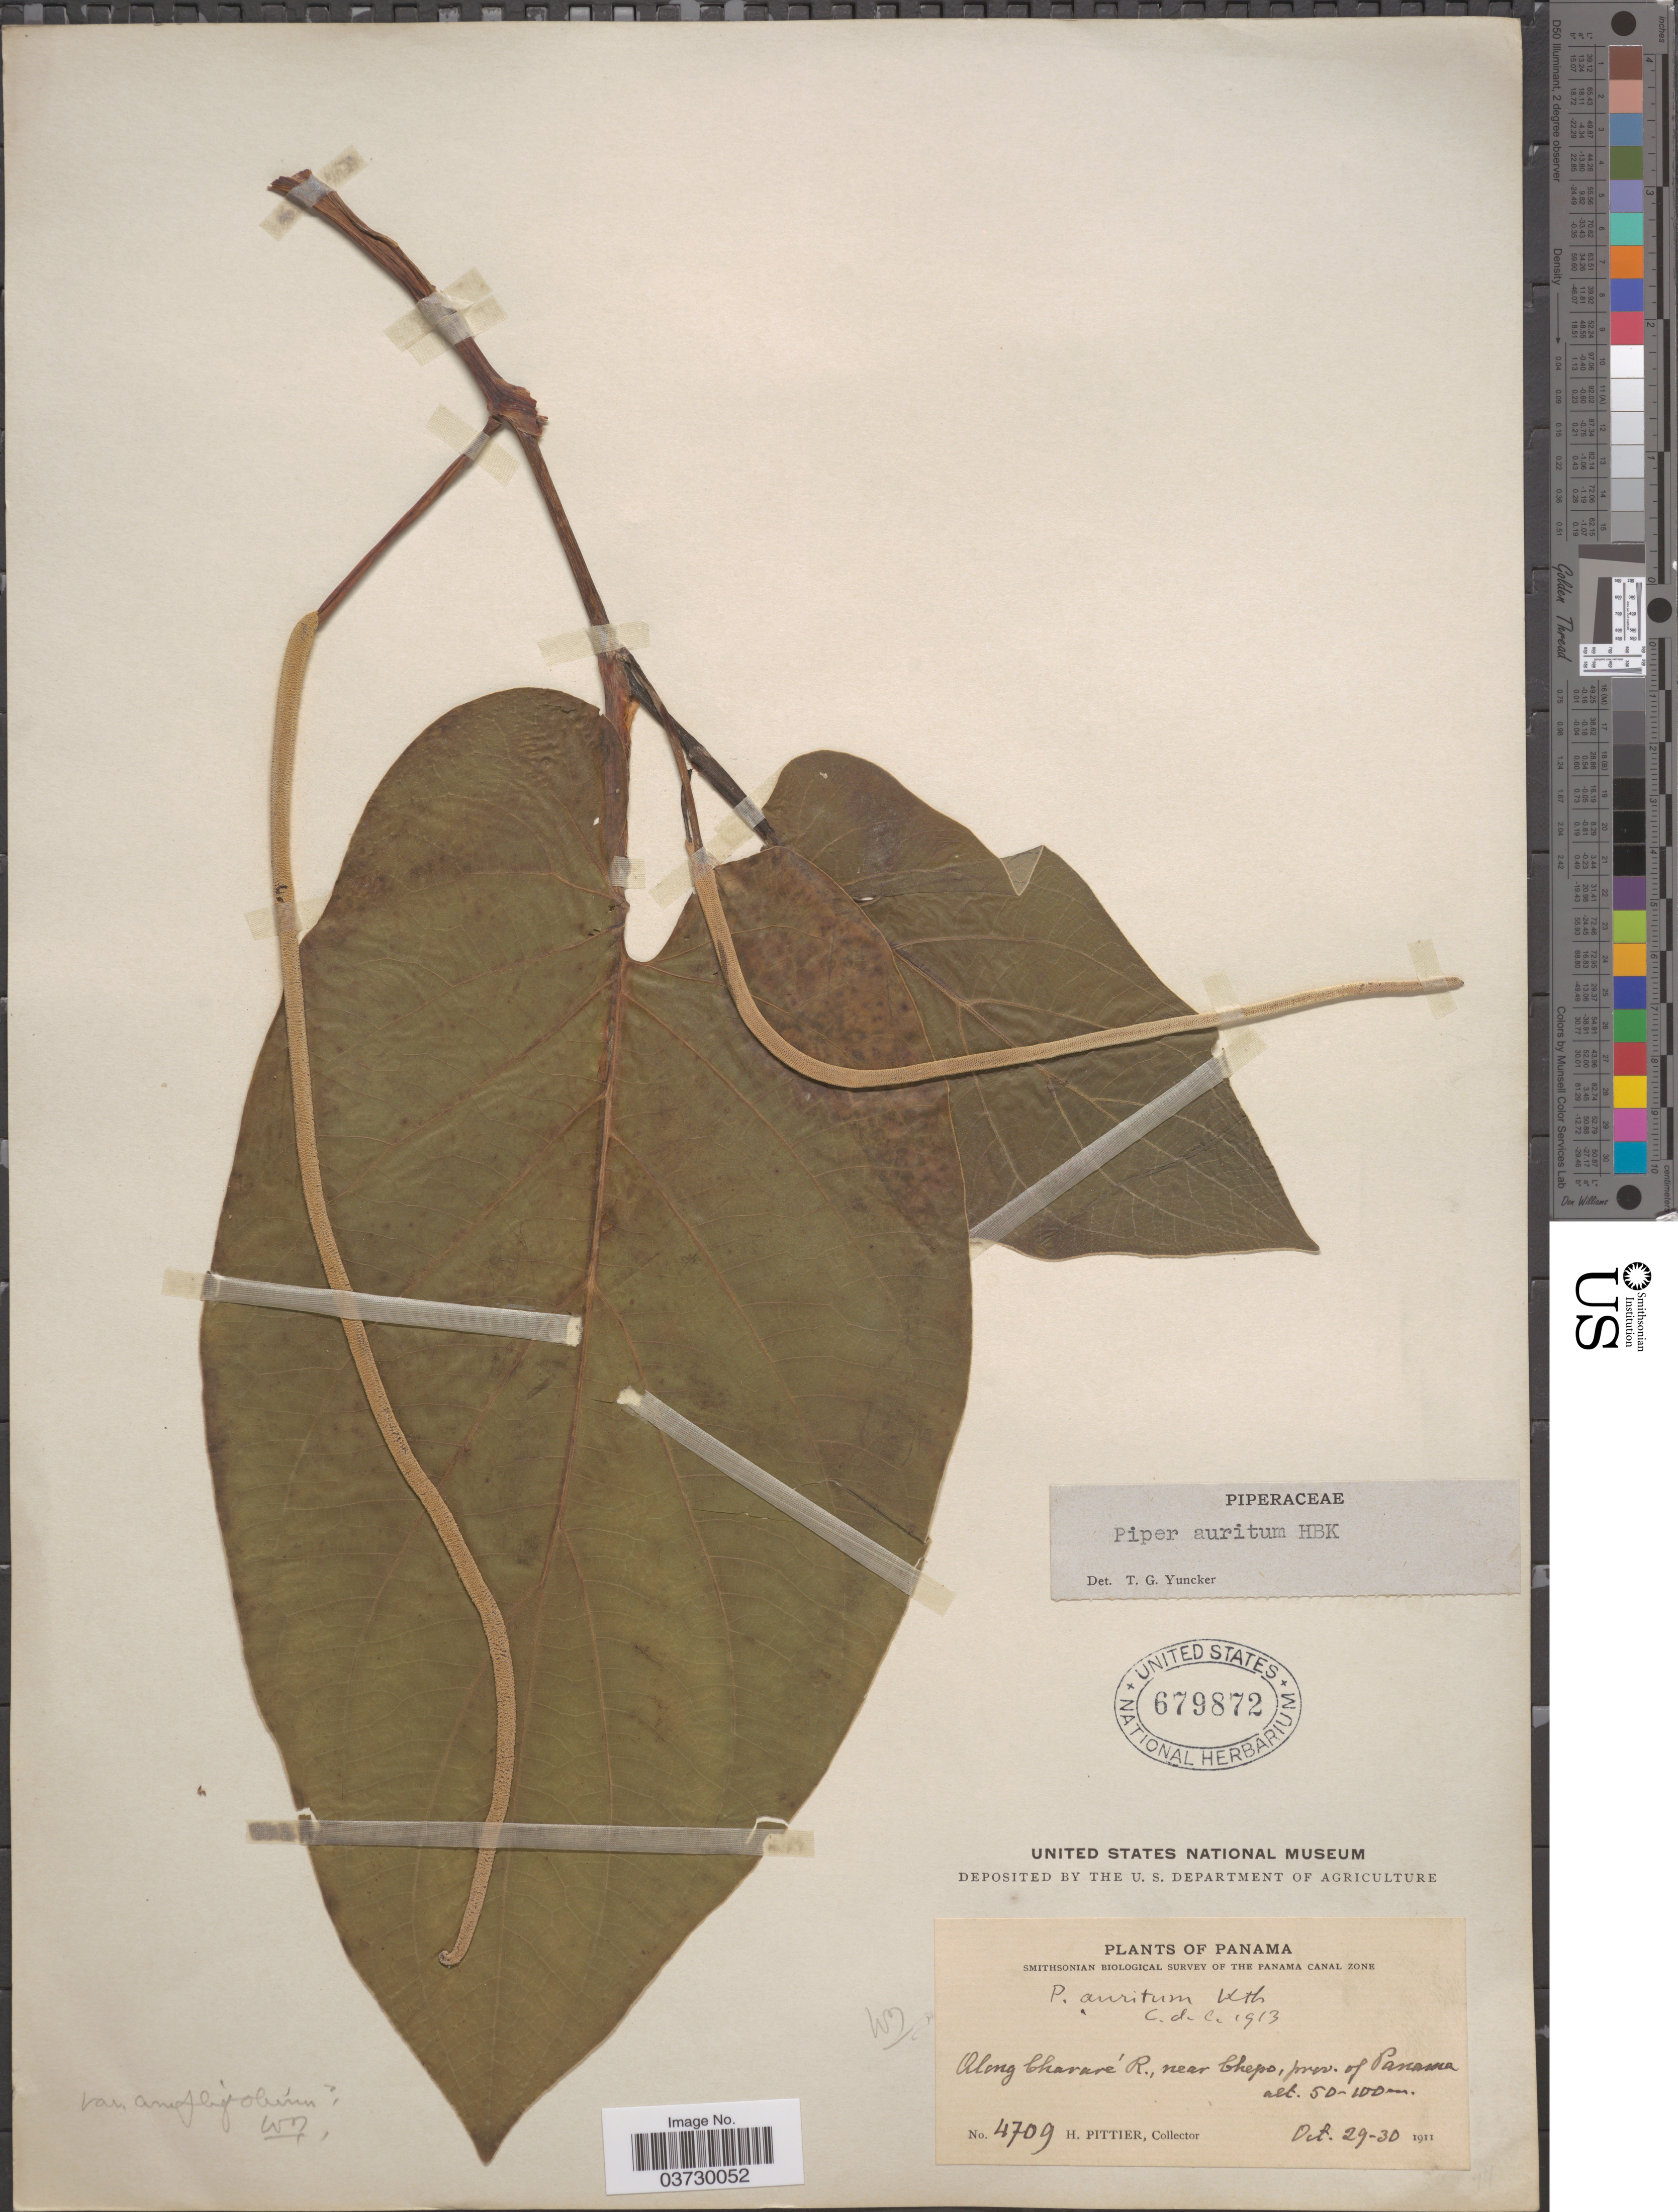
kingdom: Plantae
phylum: Tracheophyta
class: Magnoliopsida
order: Piperales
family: Piperaceae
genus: Piper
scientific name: Piper auritum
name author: Kunth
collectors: H. F. Pittier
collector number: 4709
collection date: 1911-10-29/1911-10-30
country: Panama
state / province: Panamá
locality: The Panama Canal Zone. Along Charare' R., near Chepo.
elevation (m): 50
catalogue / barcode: US 679872